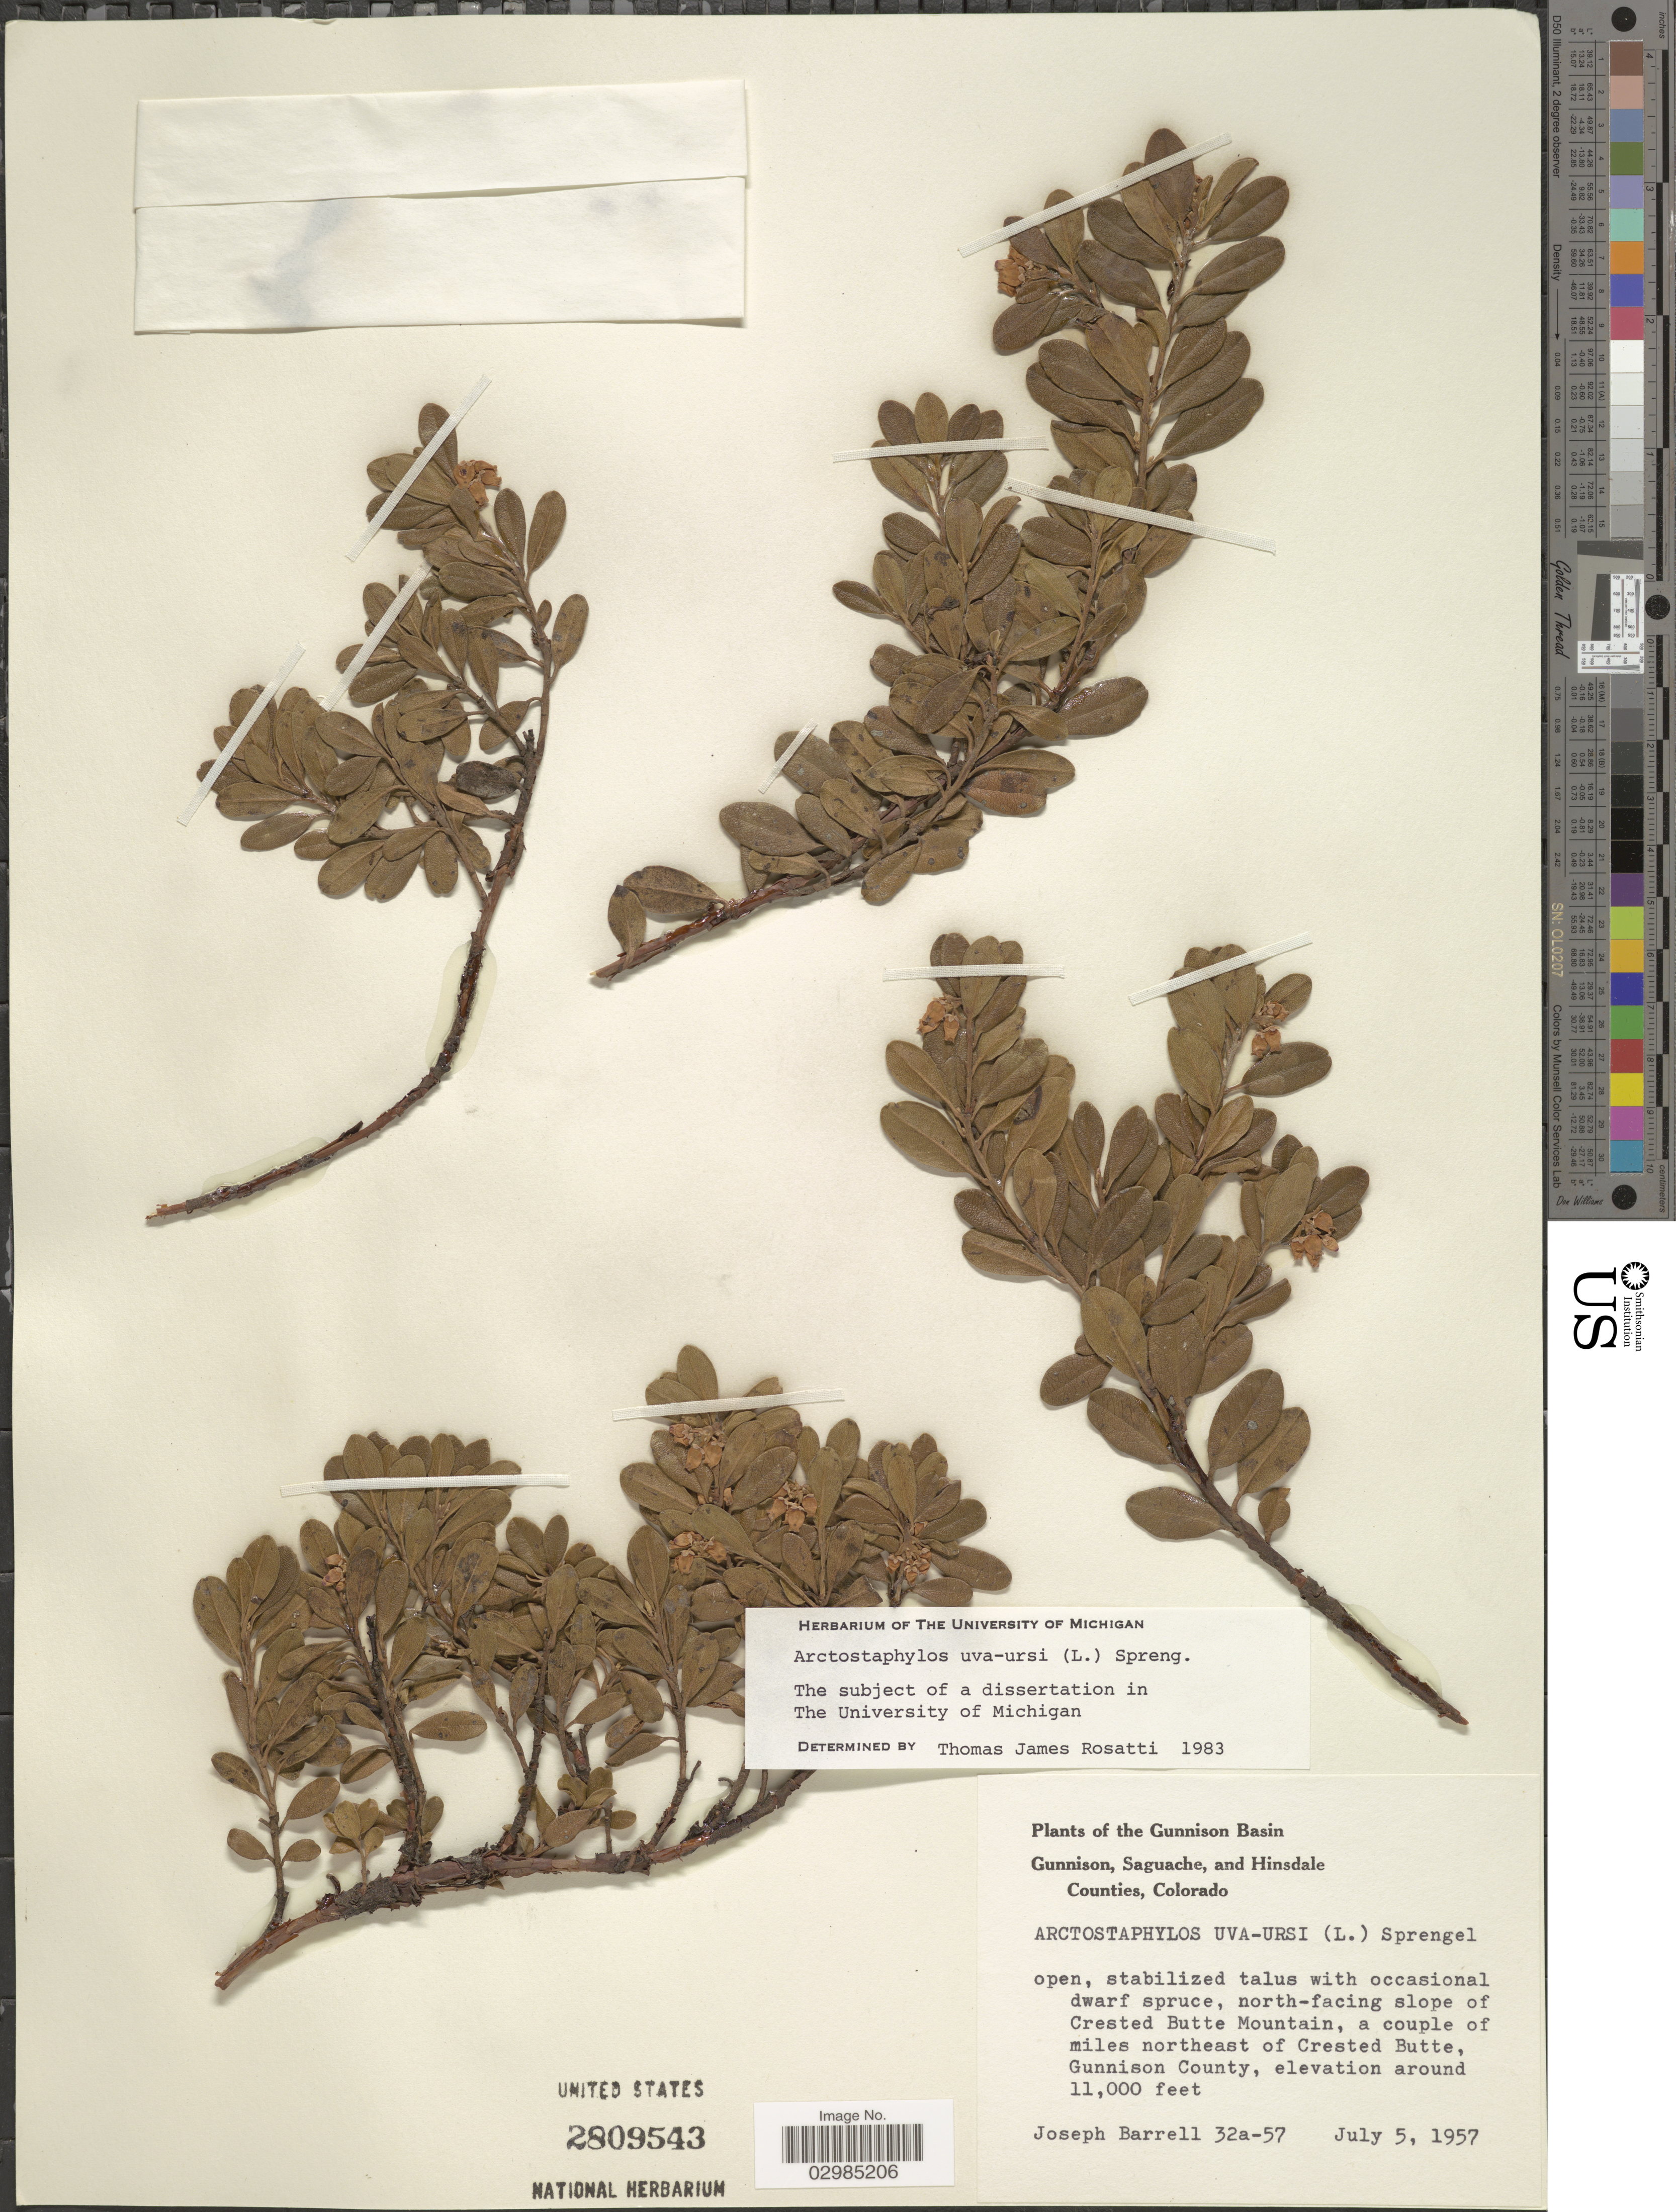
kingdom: Plantae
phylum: Tracheophyta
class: Magnoliopsida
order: Ericales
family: Ericaceae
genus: Arctostaphylos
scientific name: Arctostaphylos uva-ursi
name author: (L.) Spreng.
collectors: J. Barrell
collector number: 32a-57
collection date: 1957-07-05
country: United States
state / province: Colorado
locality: Gunnison Basin. North-facing slope of Crested Butte Mountain, a couple of miles northeast of Crested Butte, Gunnison County.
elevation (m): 3353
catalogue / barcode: US 2809543